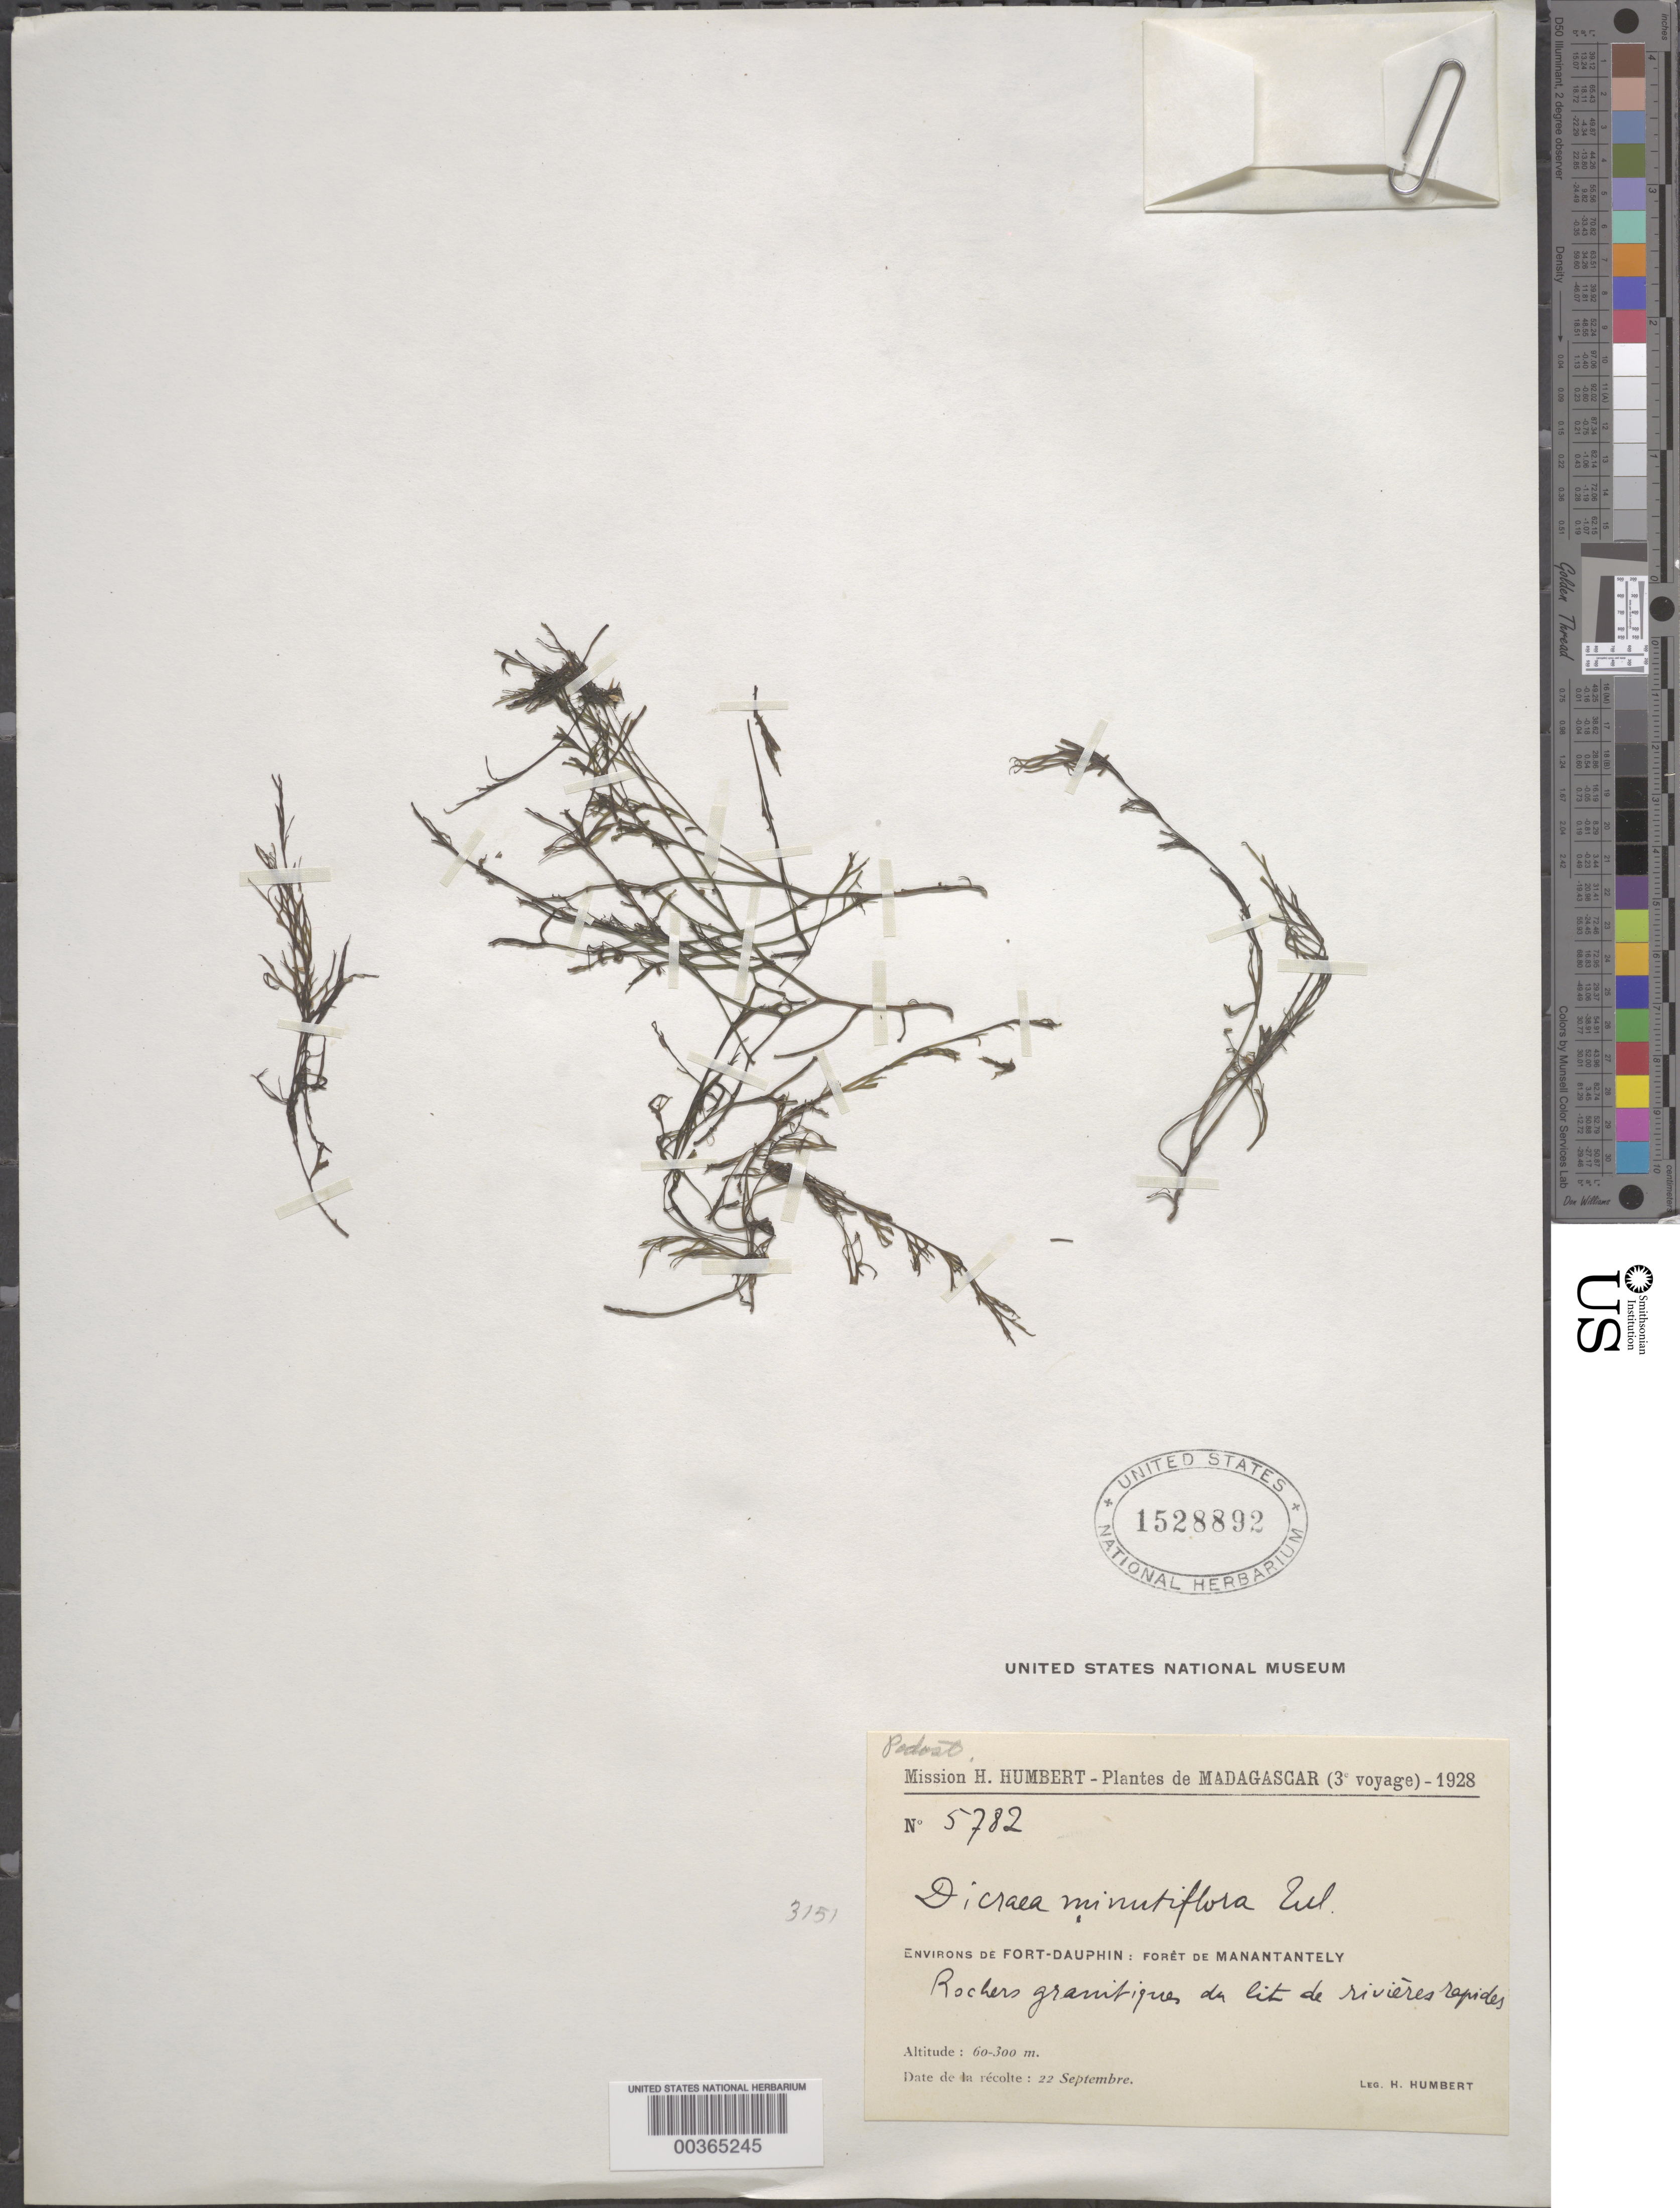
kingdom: Plantae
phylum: Tracheophyta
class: Magnoliopsida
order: Malpighiales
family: Podostemaceae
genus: Thelethylax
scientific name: Thelethylax minutiflora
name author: (Tul.) C. Cusset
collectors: H. Humbert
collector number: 5782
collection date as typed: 22 Sep 1928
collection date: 1928-09-22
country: Madagascar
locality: Environs de fort dauphin, foret de manantantley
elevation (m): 60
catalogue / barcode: US 1528892